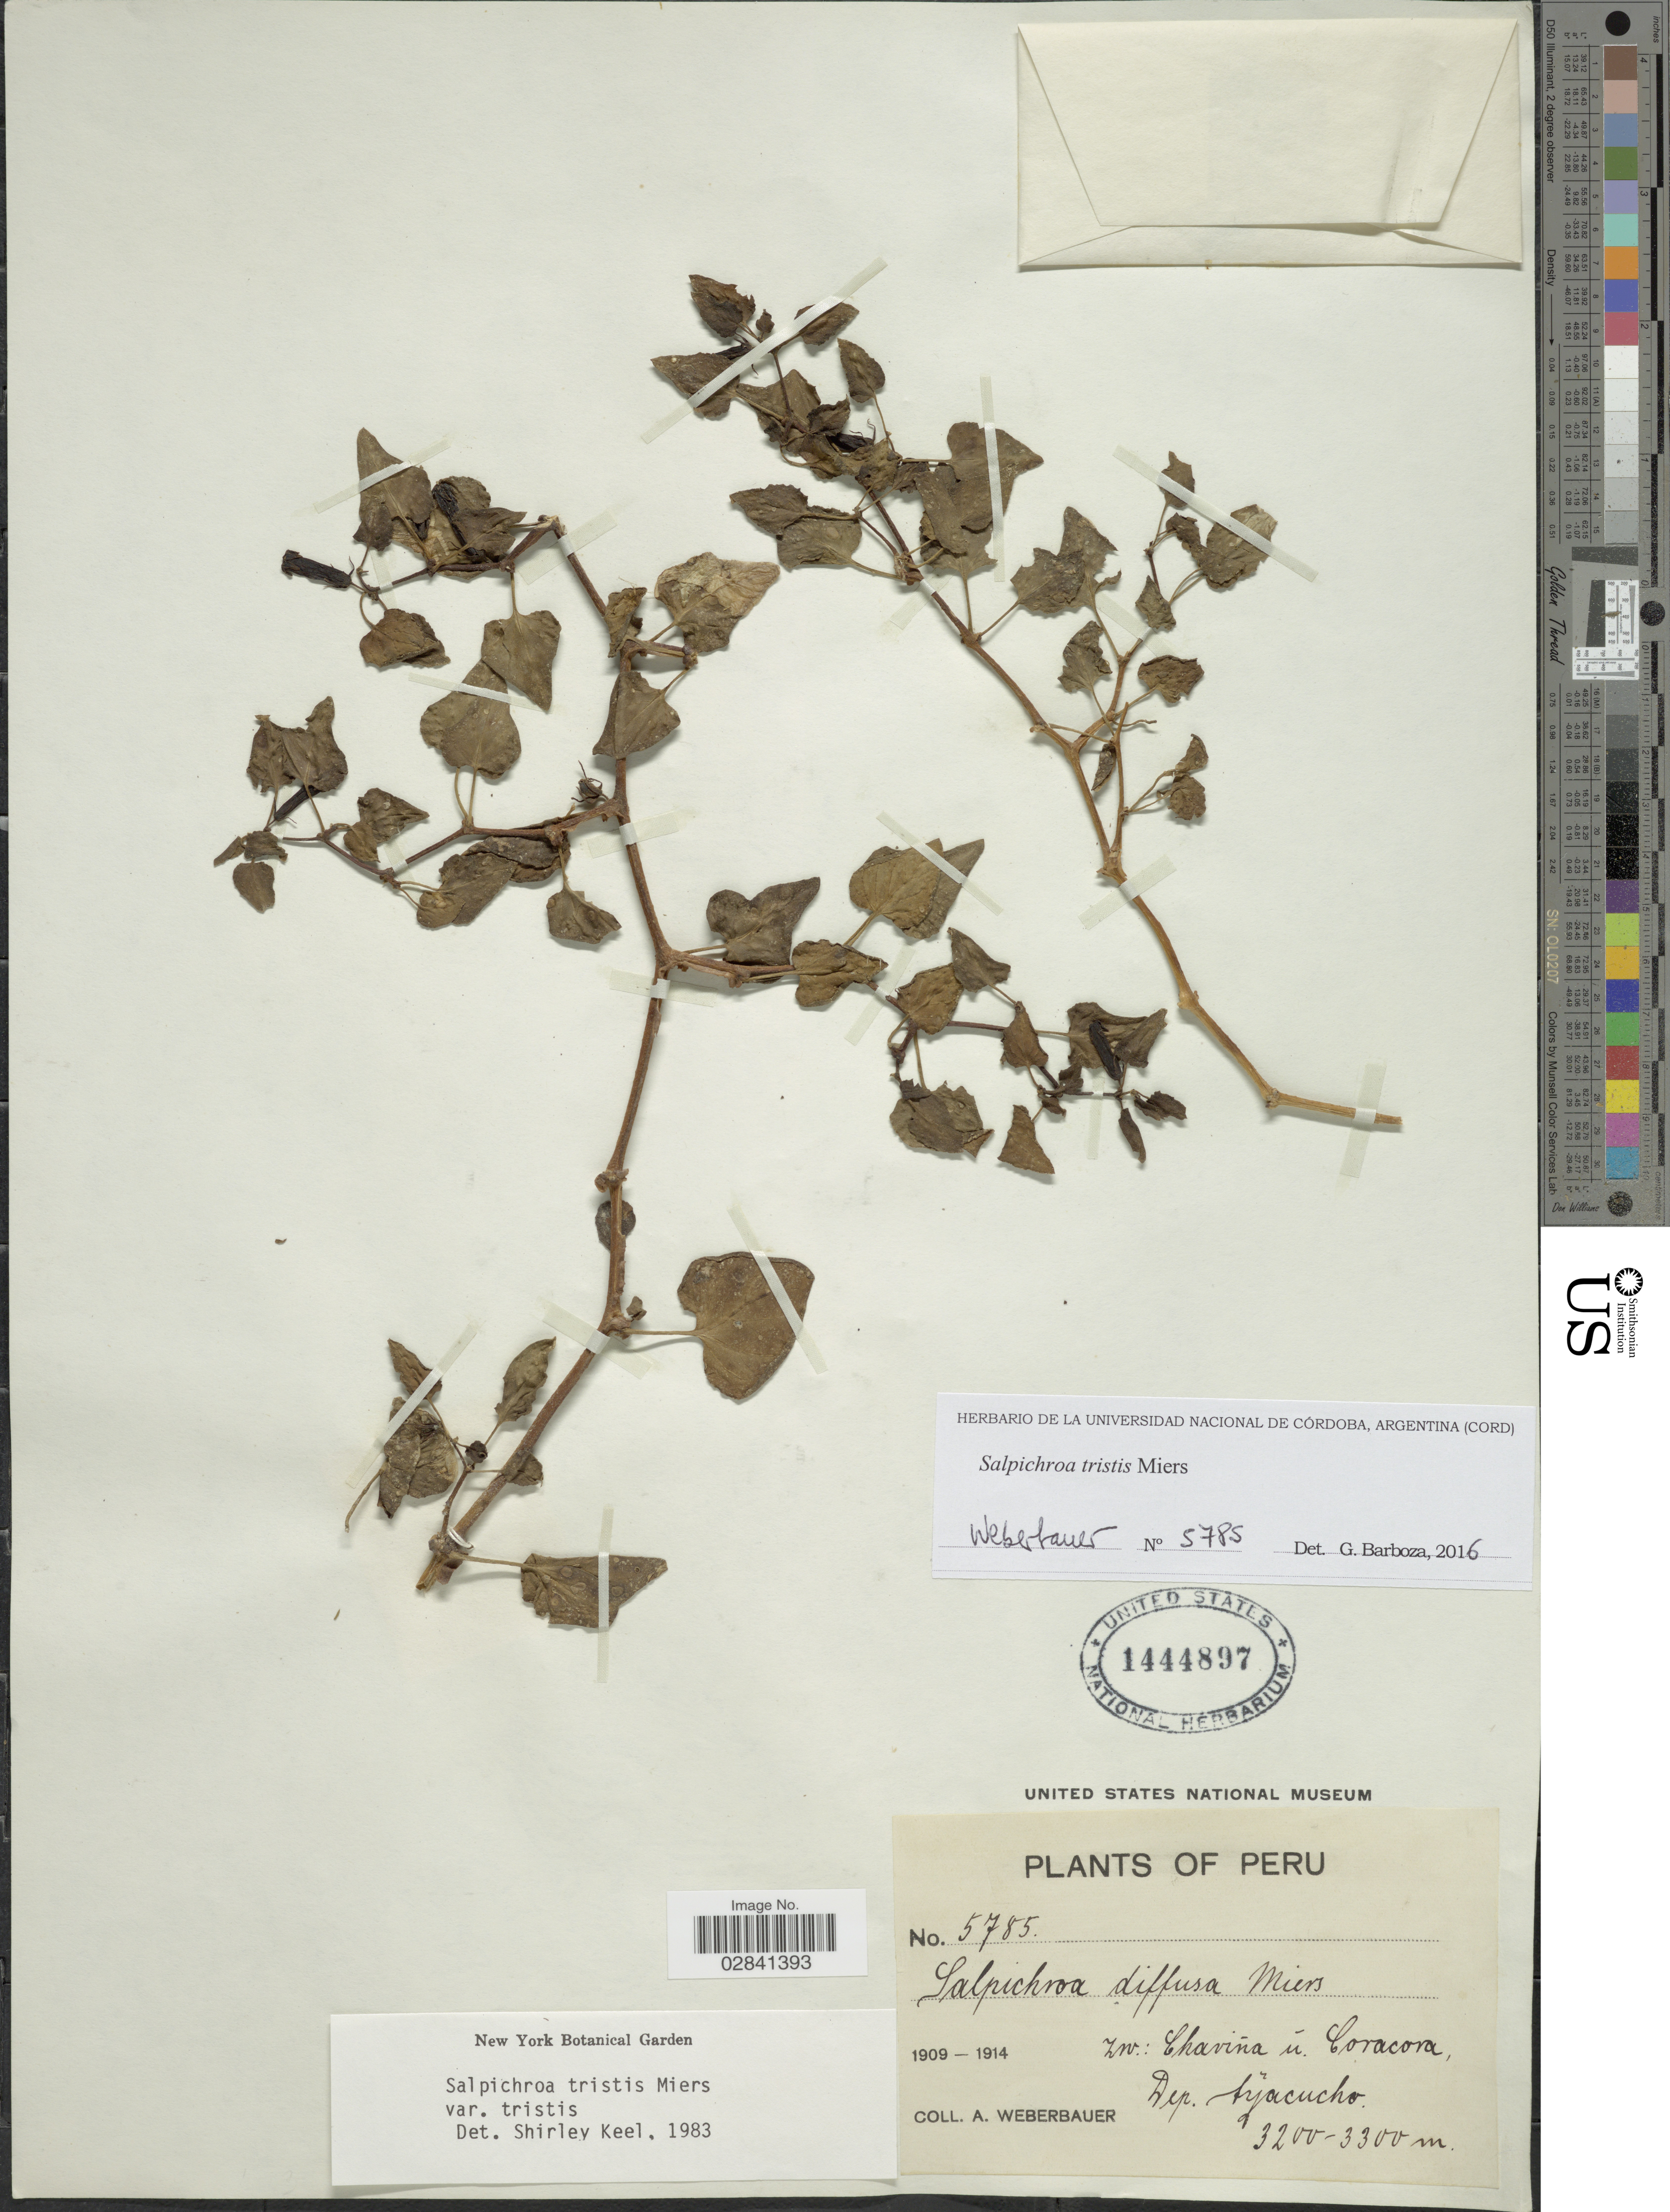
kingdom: Plantae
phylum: Tracheophyta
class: Magnoliopsida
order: Solanales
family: Solanaceae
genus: Salpichroa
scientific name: Salpichroa tristis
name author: Walp.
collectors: A. Weberbauer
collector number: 5785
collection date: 1909/1914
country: Peru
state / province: Ayacucho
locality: zw. Chaviña ú Coracora, Dep. Ayacucho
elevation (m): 3200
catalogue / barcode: US 1444897